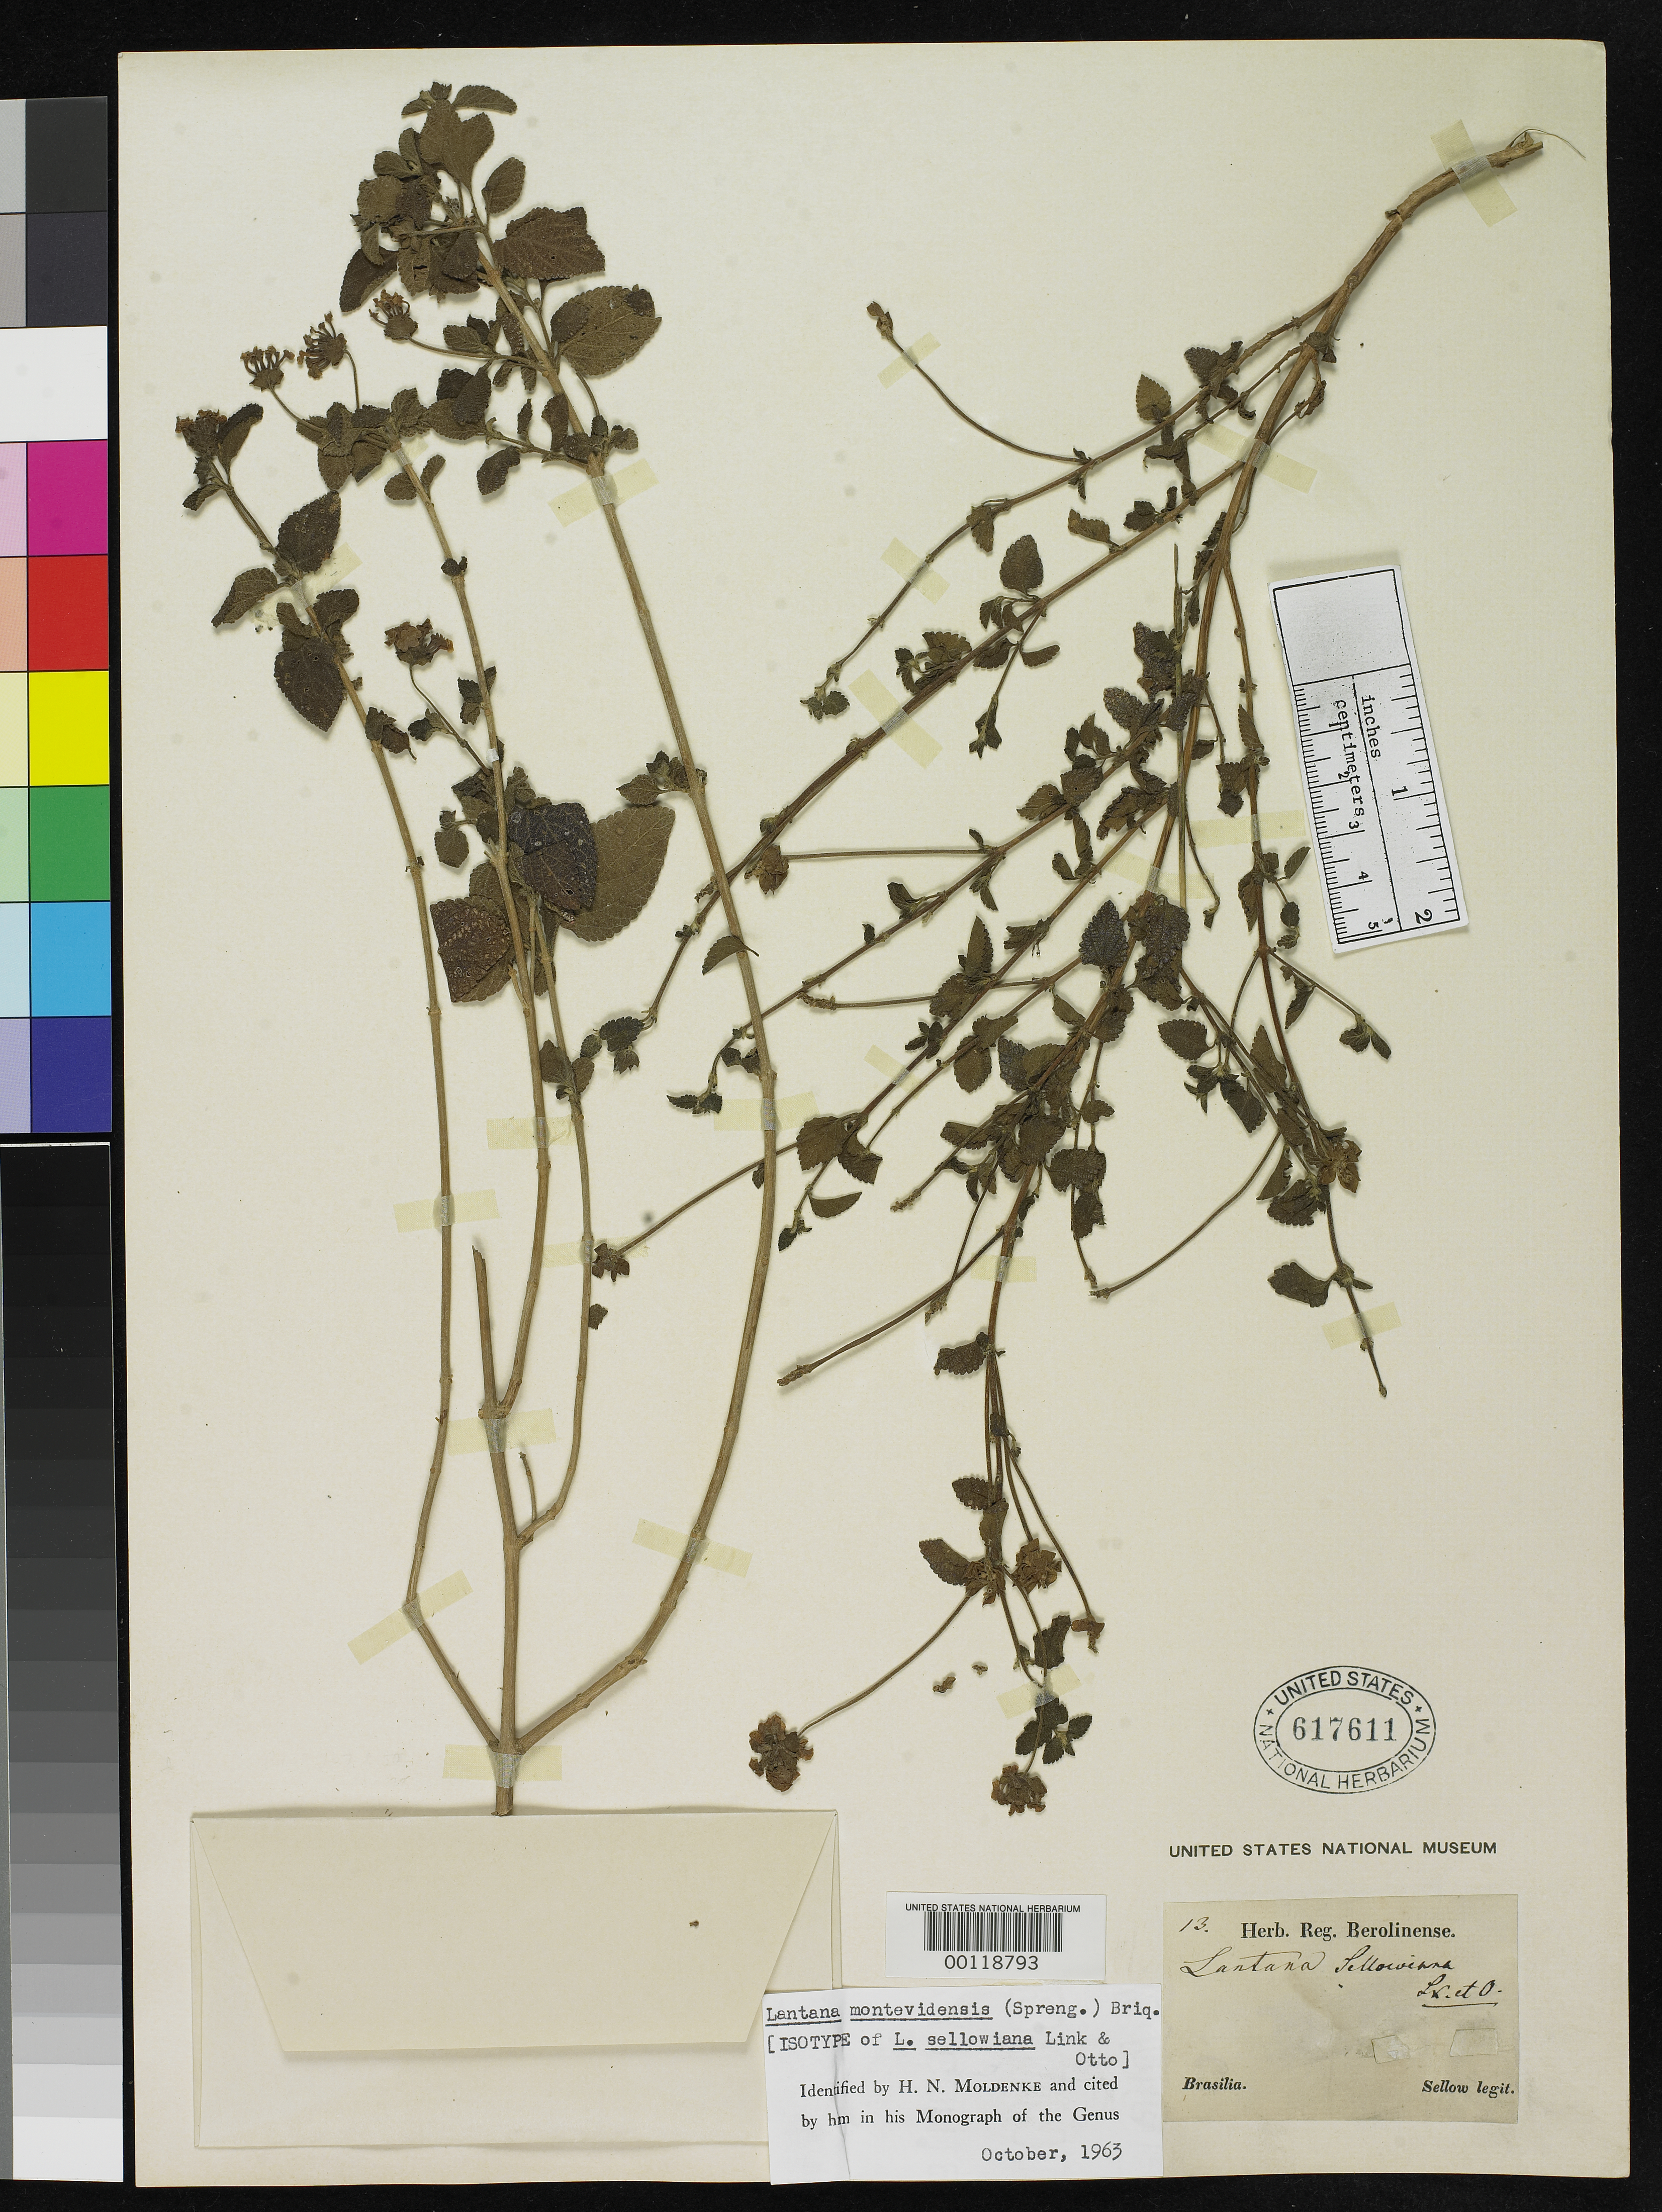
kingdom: Plantae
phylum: Tracheophyta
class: Magnoliopsida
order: Lamiales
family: Verbenaceae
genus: Lantana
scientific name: Lantana sellowiana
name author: Link & Otto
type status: Isotype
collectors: F. Sellow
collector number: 12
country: Brazil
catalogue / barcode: US 617611